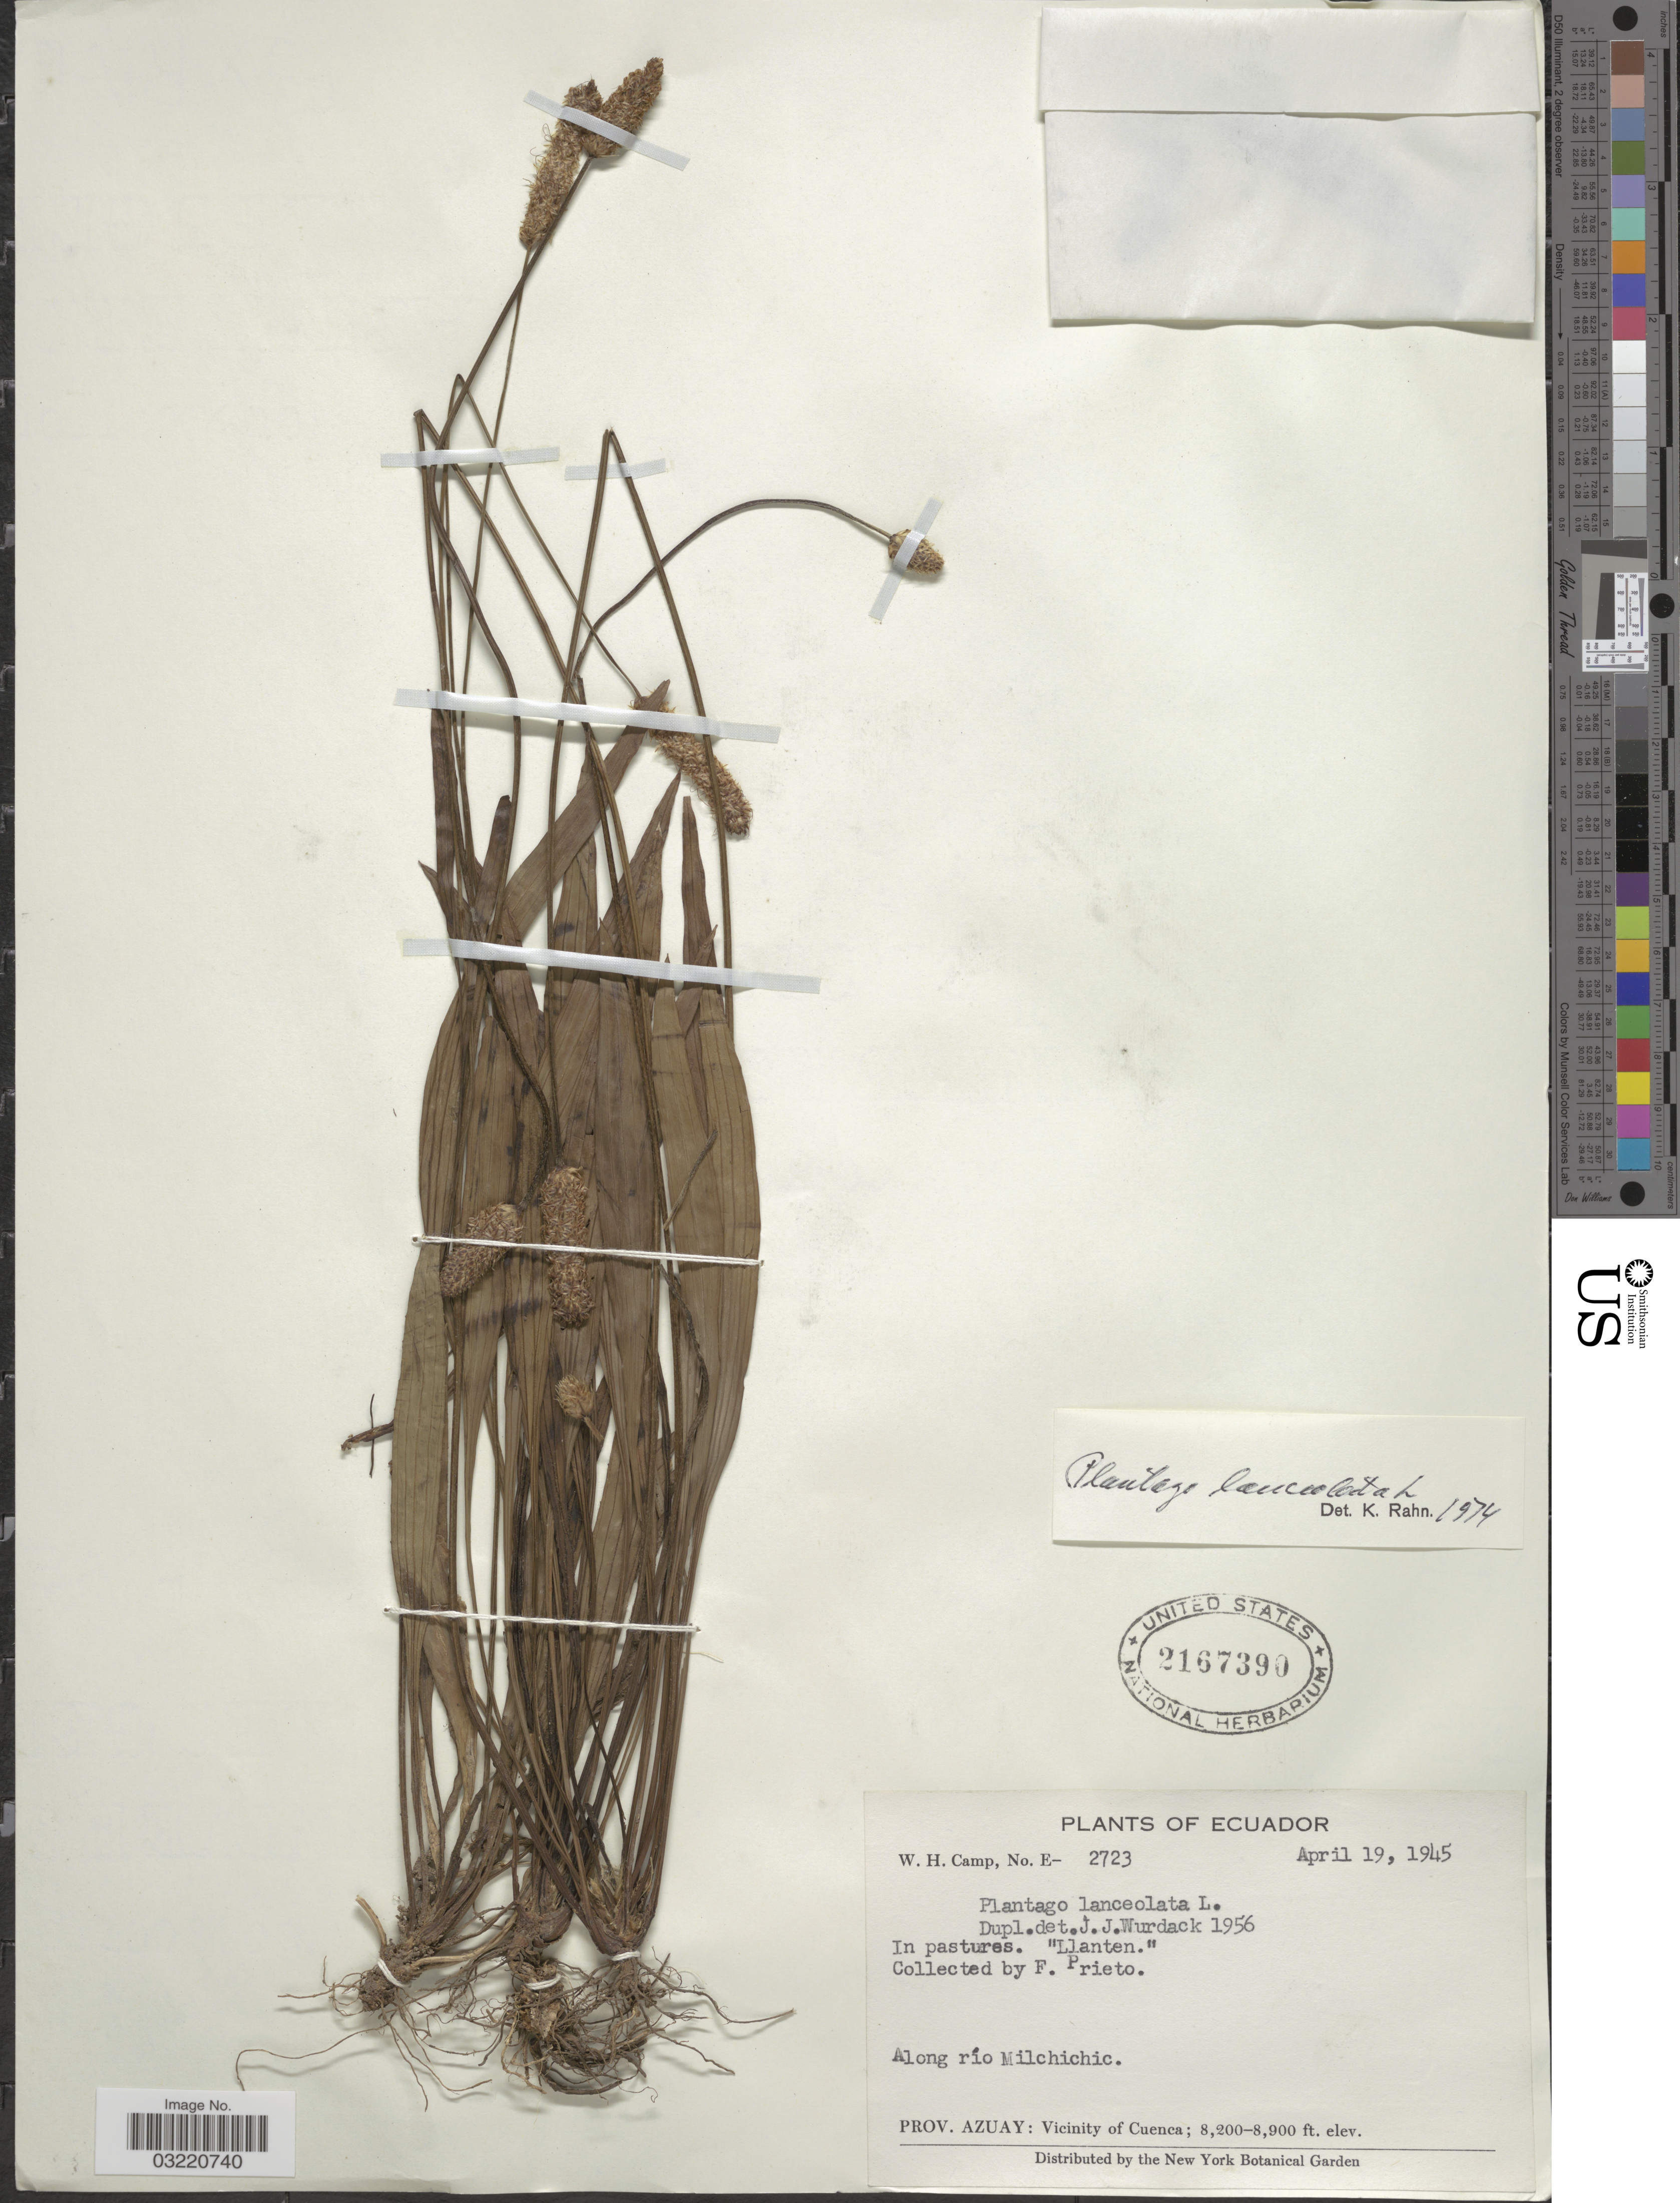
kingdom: Plantae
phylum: Tracheophyta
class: Magnoliopsida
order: Lamiales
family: Plantaginaceae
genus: Plantago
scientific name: Plantago lanceolata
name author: L.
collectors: F. Prieto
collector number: E-2723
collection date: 1945-04-19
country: Ecuador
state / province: Azuay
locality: Along río Milchichic. Vicinity of Cuenca.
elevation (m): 2499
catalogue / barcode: US 2167390